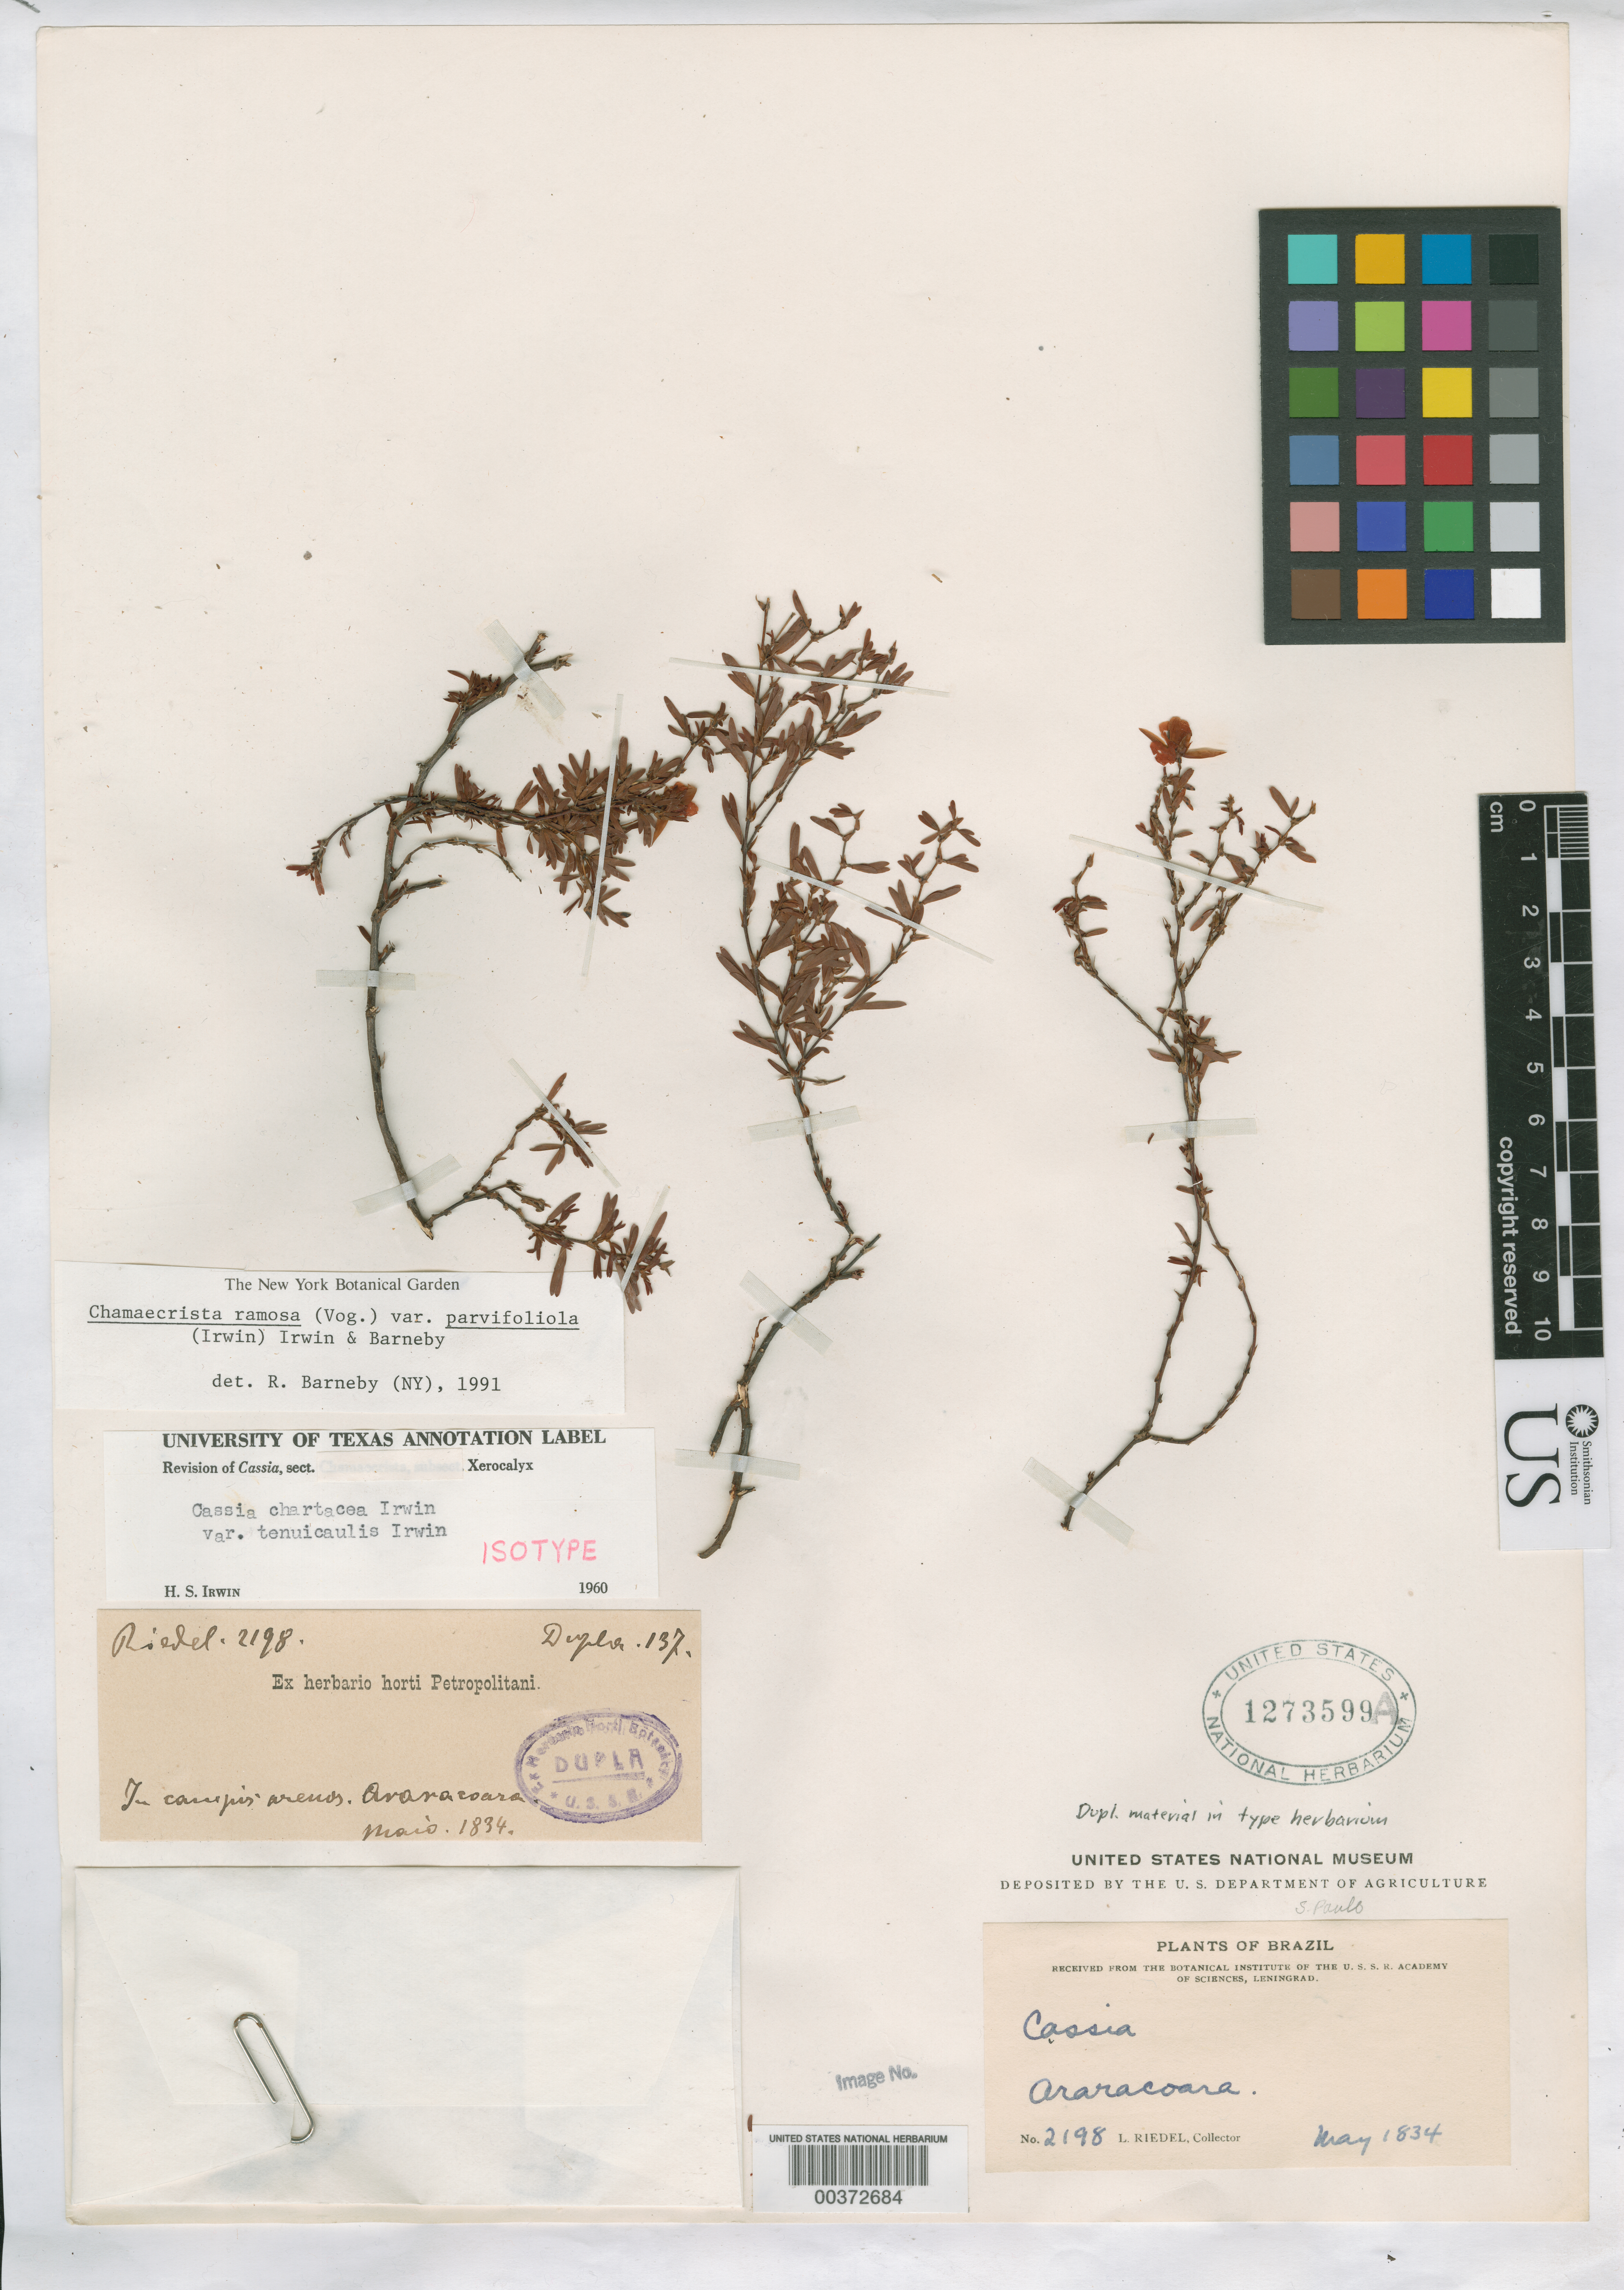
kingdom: Plantae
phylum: Tracheophyta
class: Magnoliopsida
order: Fabales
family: Fabaceae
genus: Cassia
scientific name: Cassia chartacea var. tenuicaulis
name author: H.S. Irwin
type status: Isotype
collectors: L. Riedel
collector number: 2198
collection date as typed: May 1834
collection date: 1834-05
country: Brazil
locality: Araracoara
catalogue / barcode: US 1273599